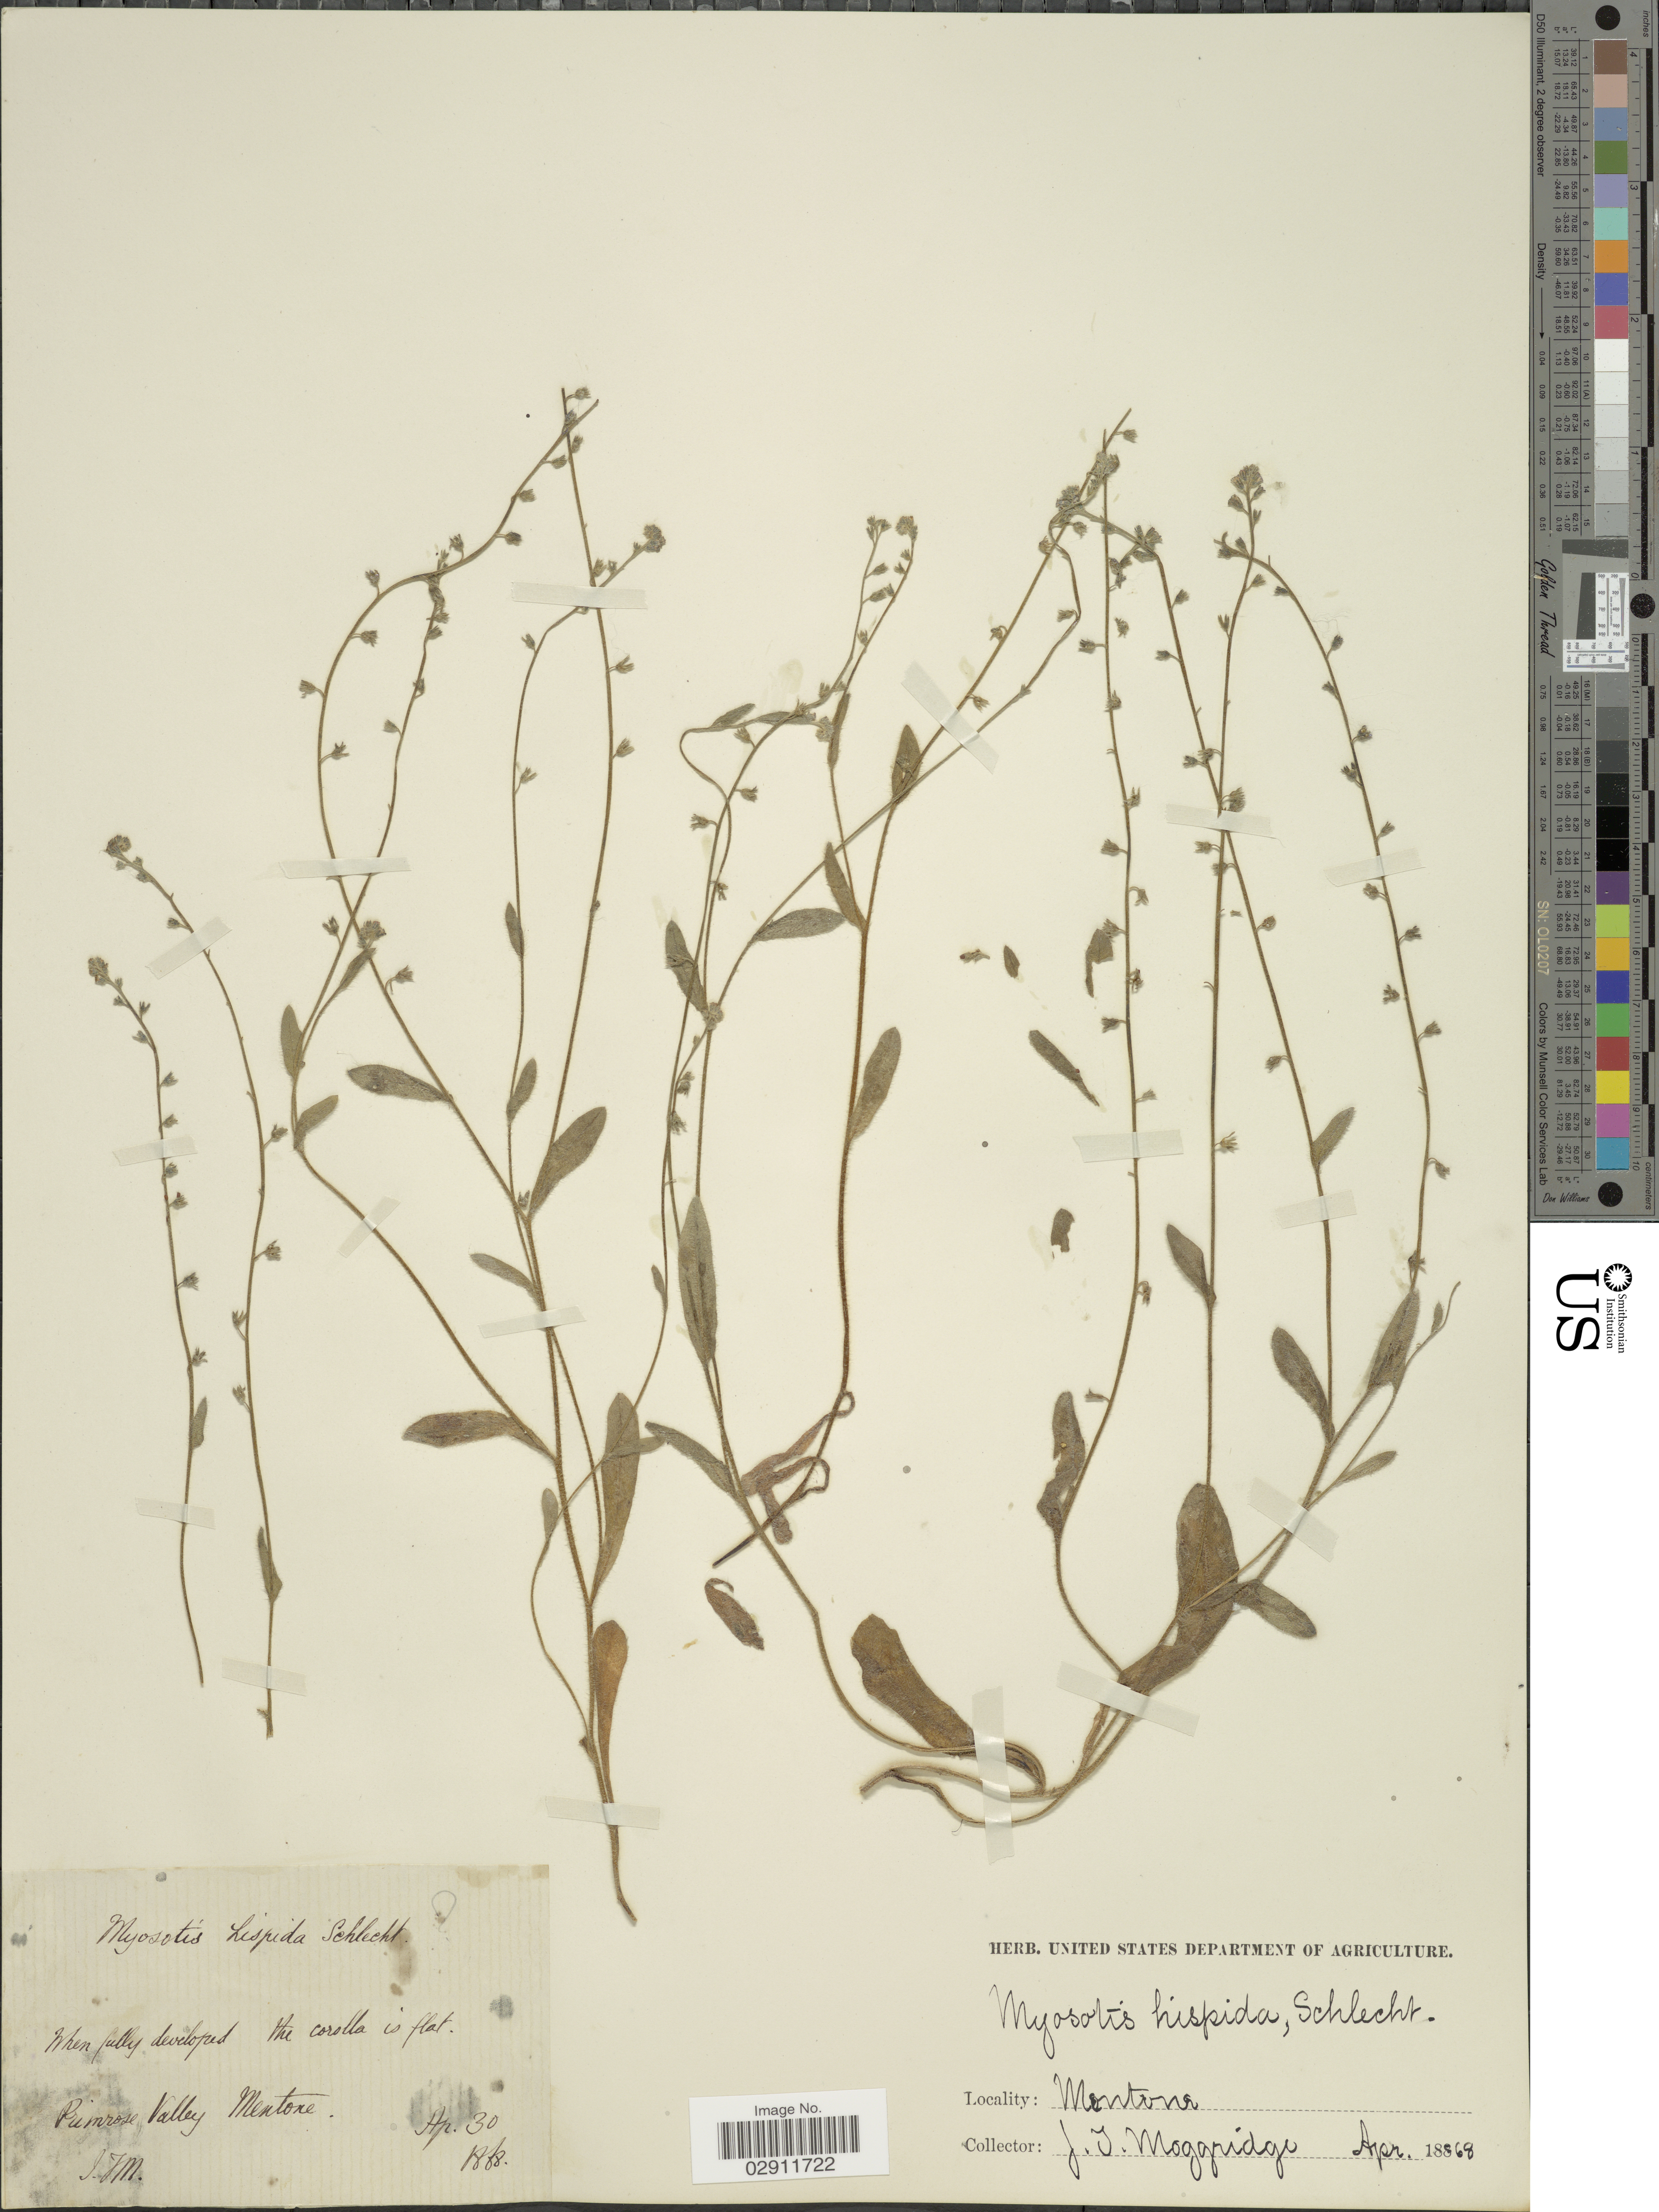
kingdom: Plantae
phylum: Tracheophyta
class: Magnoliopsida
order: Boraginales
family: Boraginaceae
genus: Myosotis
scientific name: Myosotis hispida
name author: Schltdl.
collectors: J. T. Moggridge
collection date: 1868-04-30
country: France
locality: Primrose Valley Mentone.